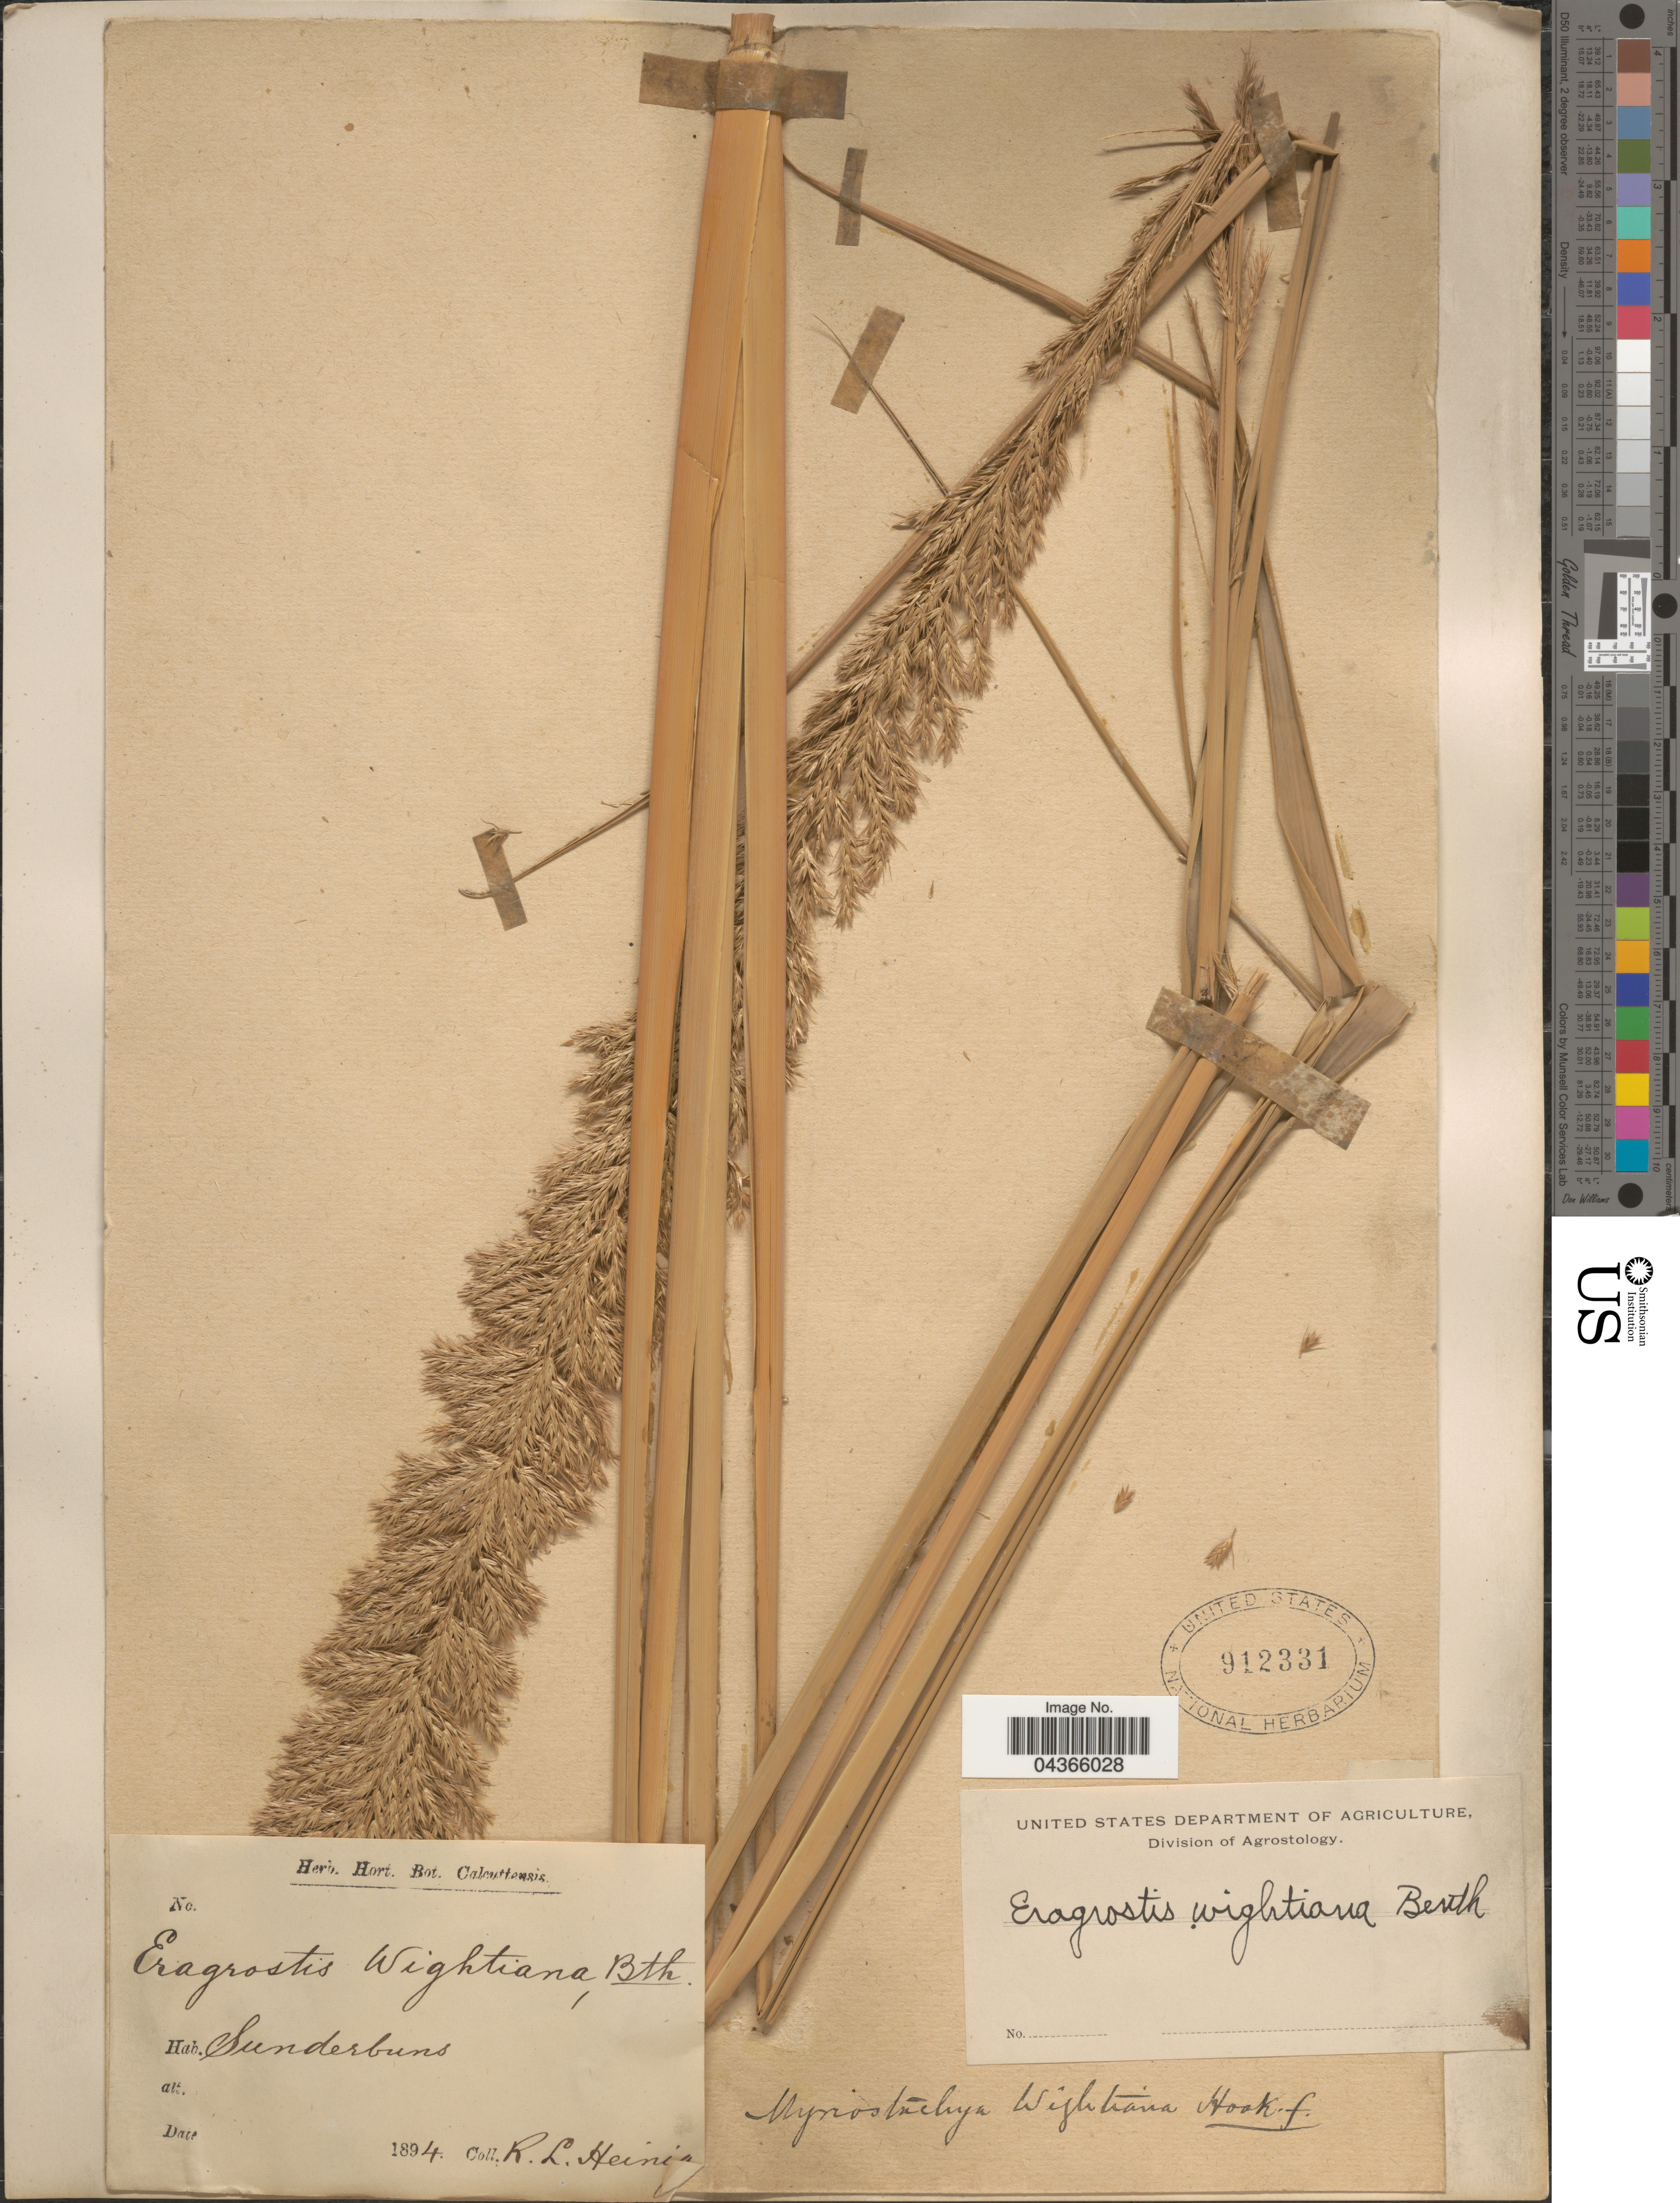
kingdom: Plantae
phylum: Tracheophyta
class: Liliopsida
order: Poales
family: Poaceae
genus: Myriostachya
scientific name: Myriostachya wightiana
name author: (Nees ex Steud.) Hook. f.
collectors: R. Heinig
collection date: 1894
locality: Sunderbuns.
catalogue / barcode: US 912331